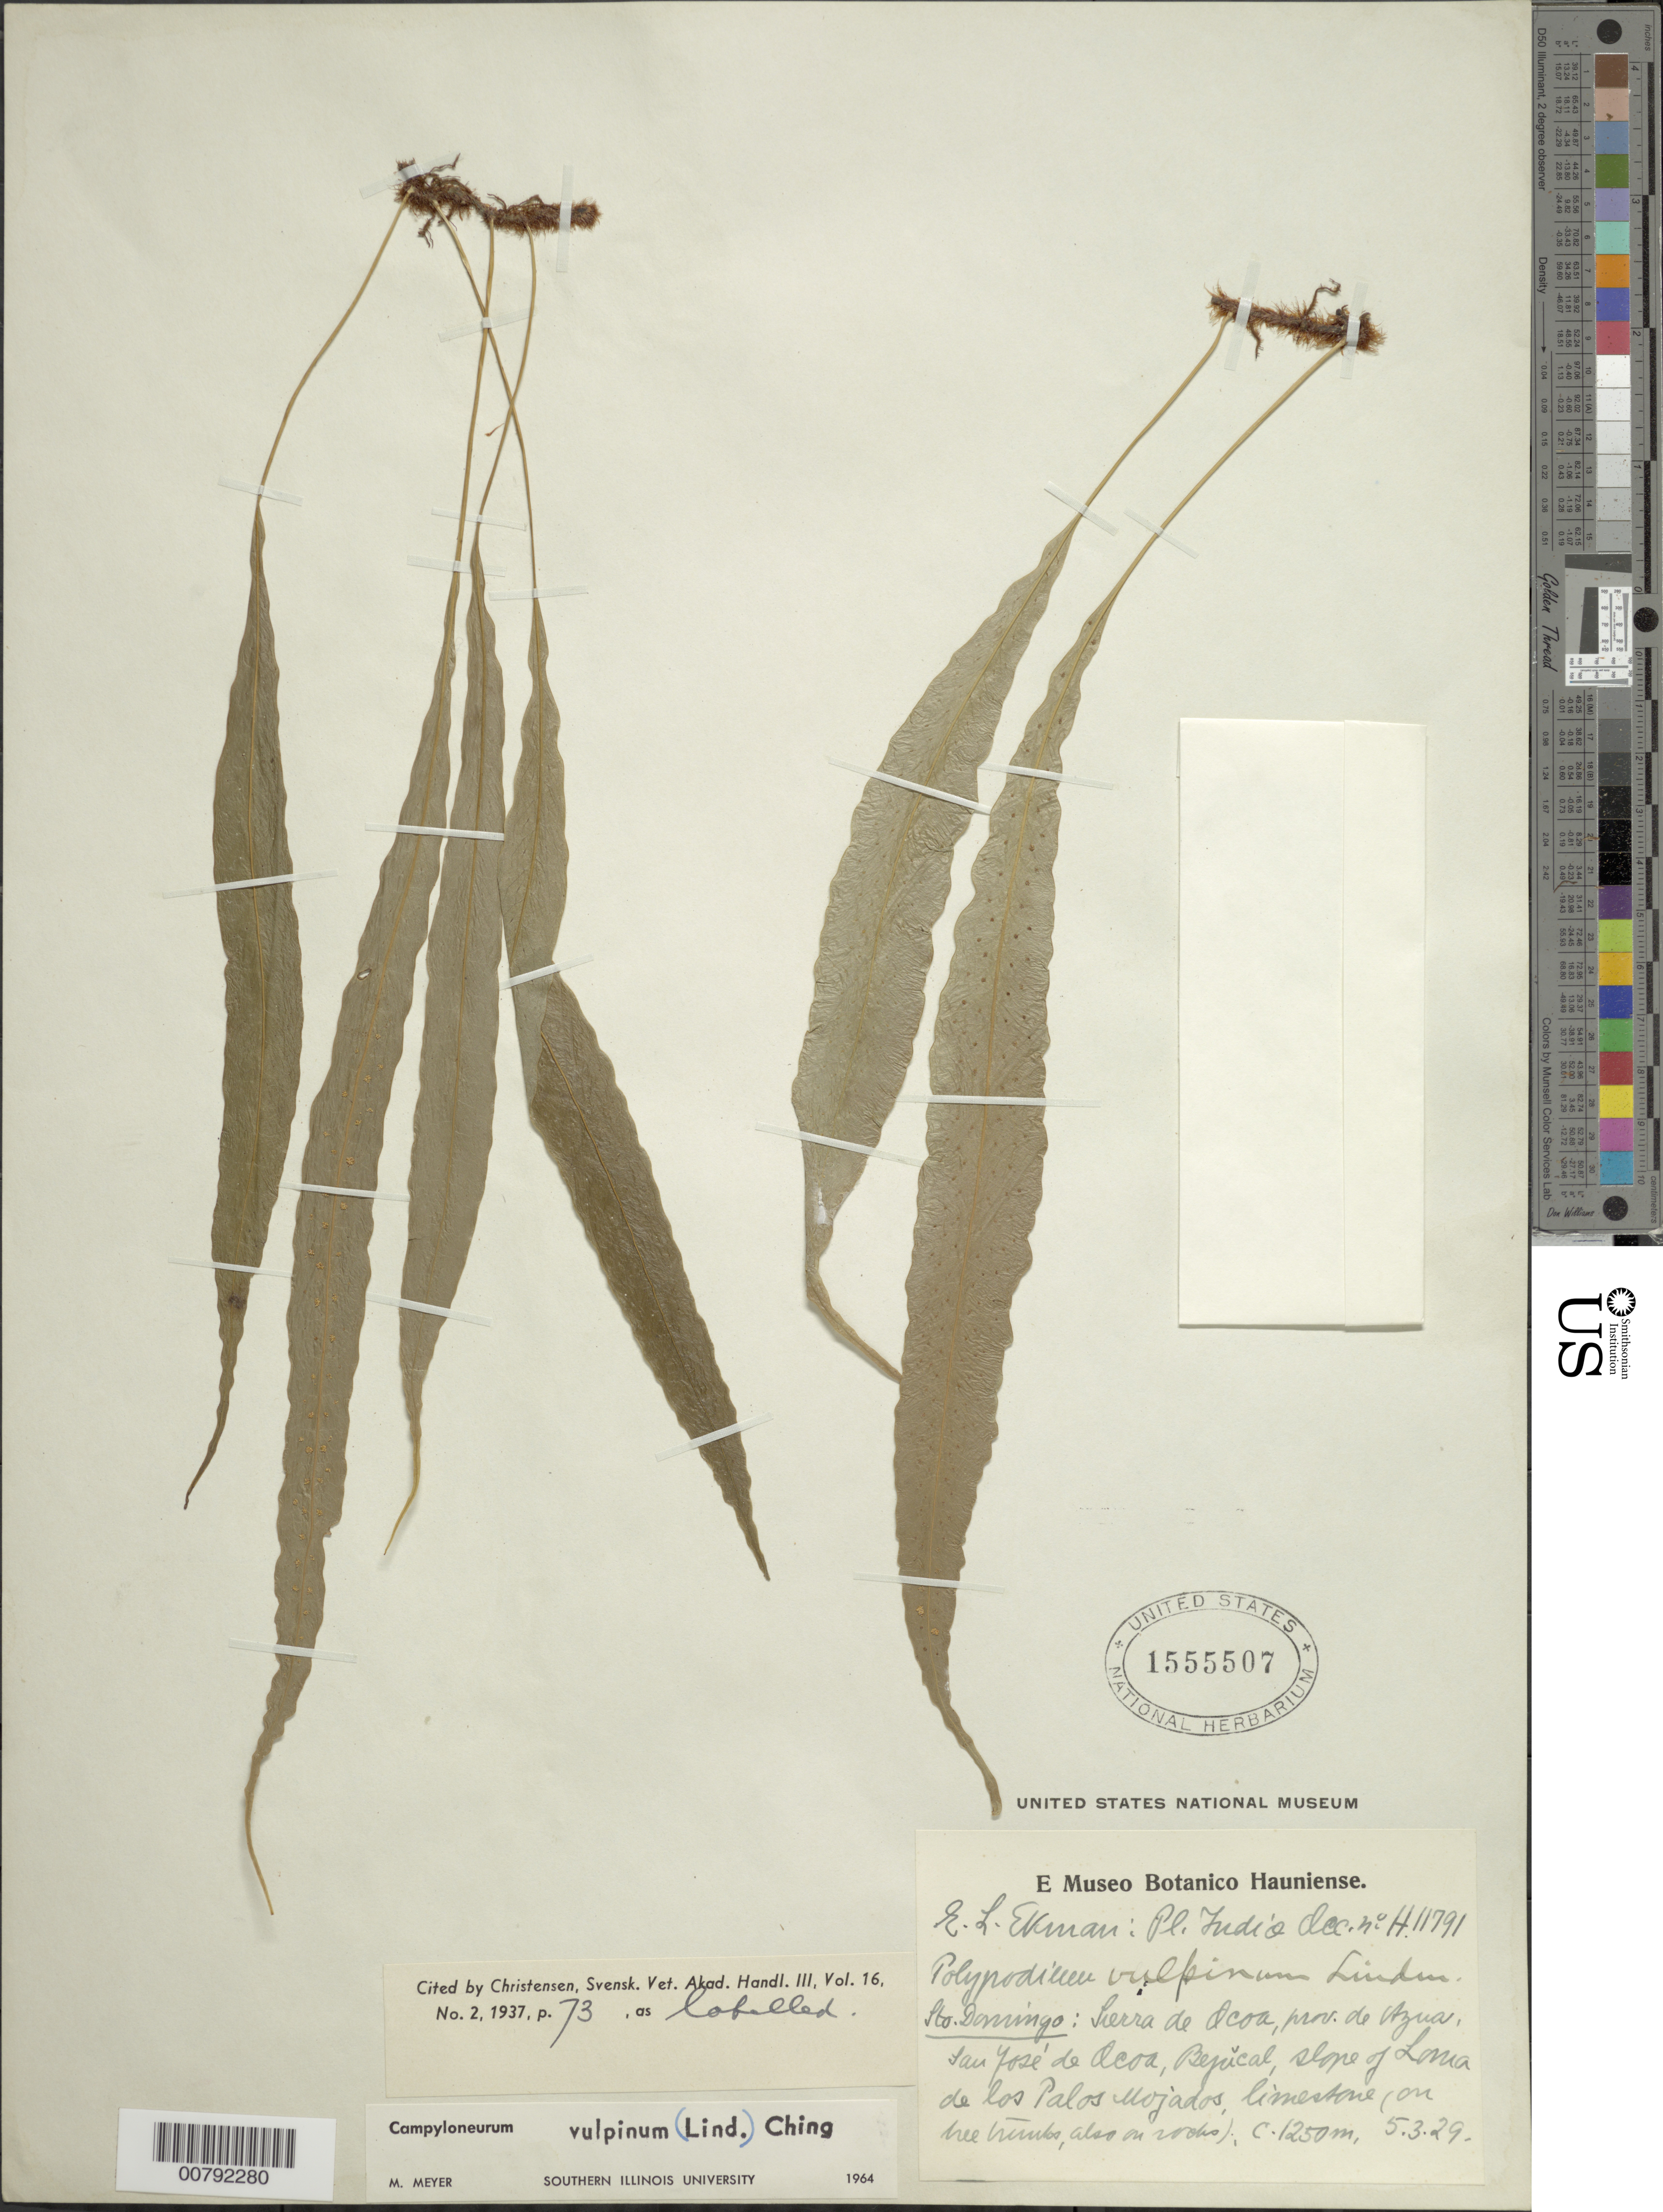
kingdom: Plantae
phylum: Tracheophyta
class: Polypodiopsida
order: Polypodiales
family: Polypodiaceae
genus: Campyloneurum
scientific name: Campyloneurum vulpinum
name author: (Lindm.) Ching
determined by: Meyer, M.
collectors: E. L. Ekman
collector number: H 11791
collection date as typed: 05 Mar 1929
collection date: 1929-03-05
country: Dominican Republic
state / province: Azua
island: Hispaniola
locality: Sierra de Ocoa, San José de Ocoa, slope of Loma de los Palos Mojados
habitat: Limestone, on tree trunks and rocks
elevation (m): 1250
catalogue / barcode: US 1555507